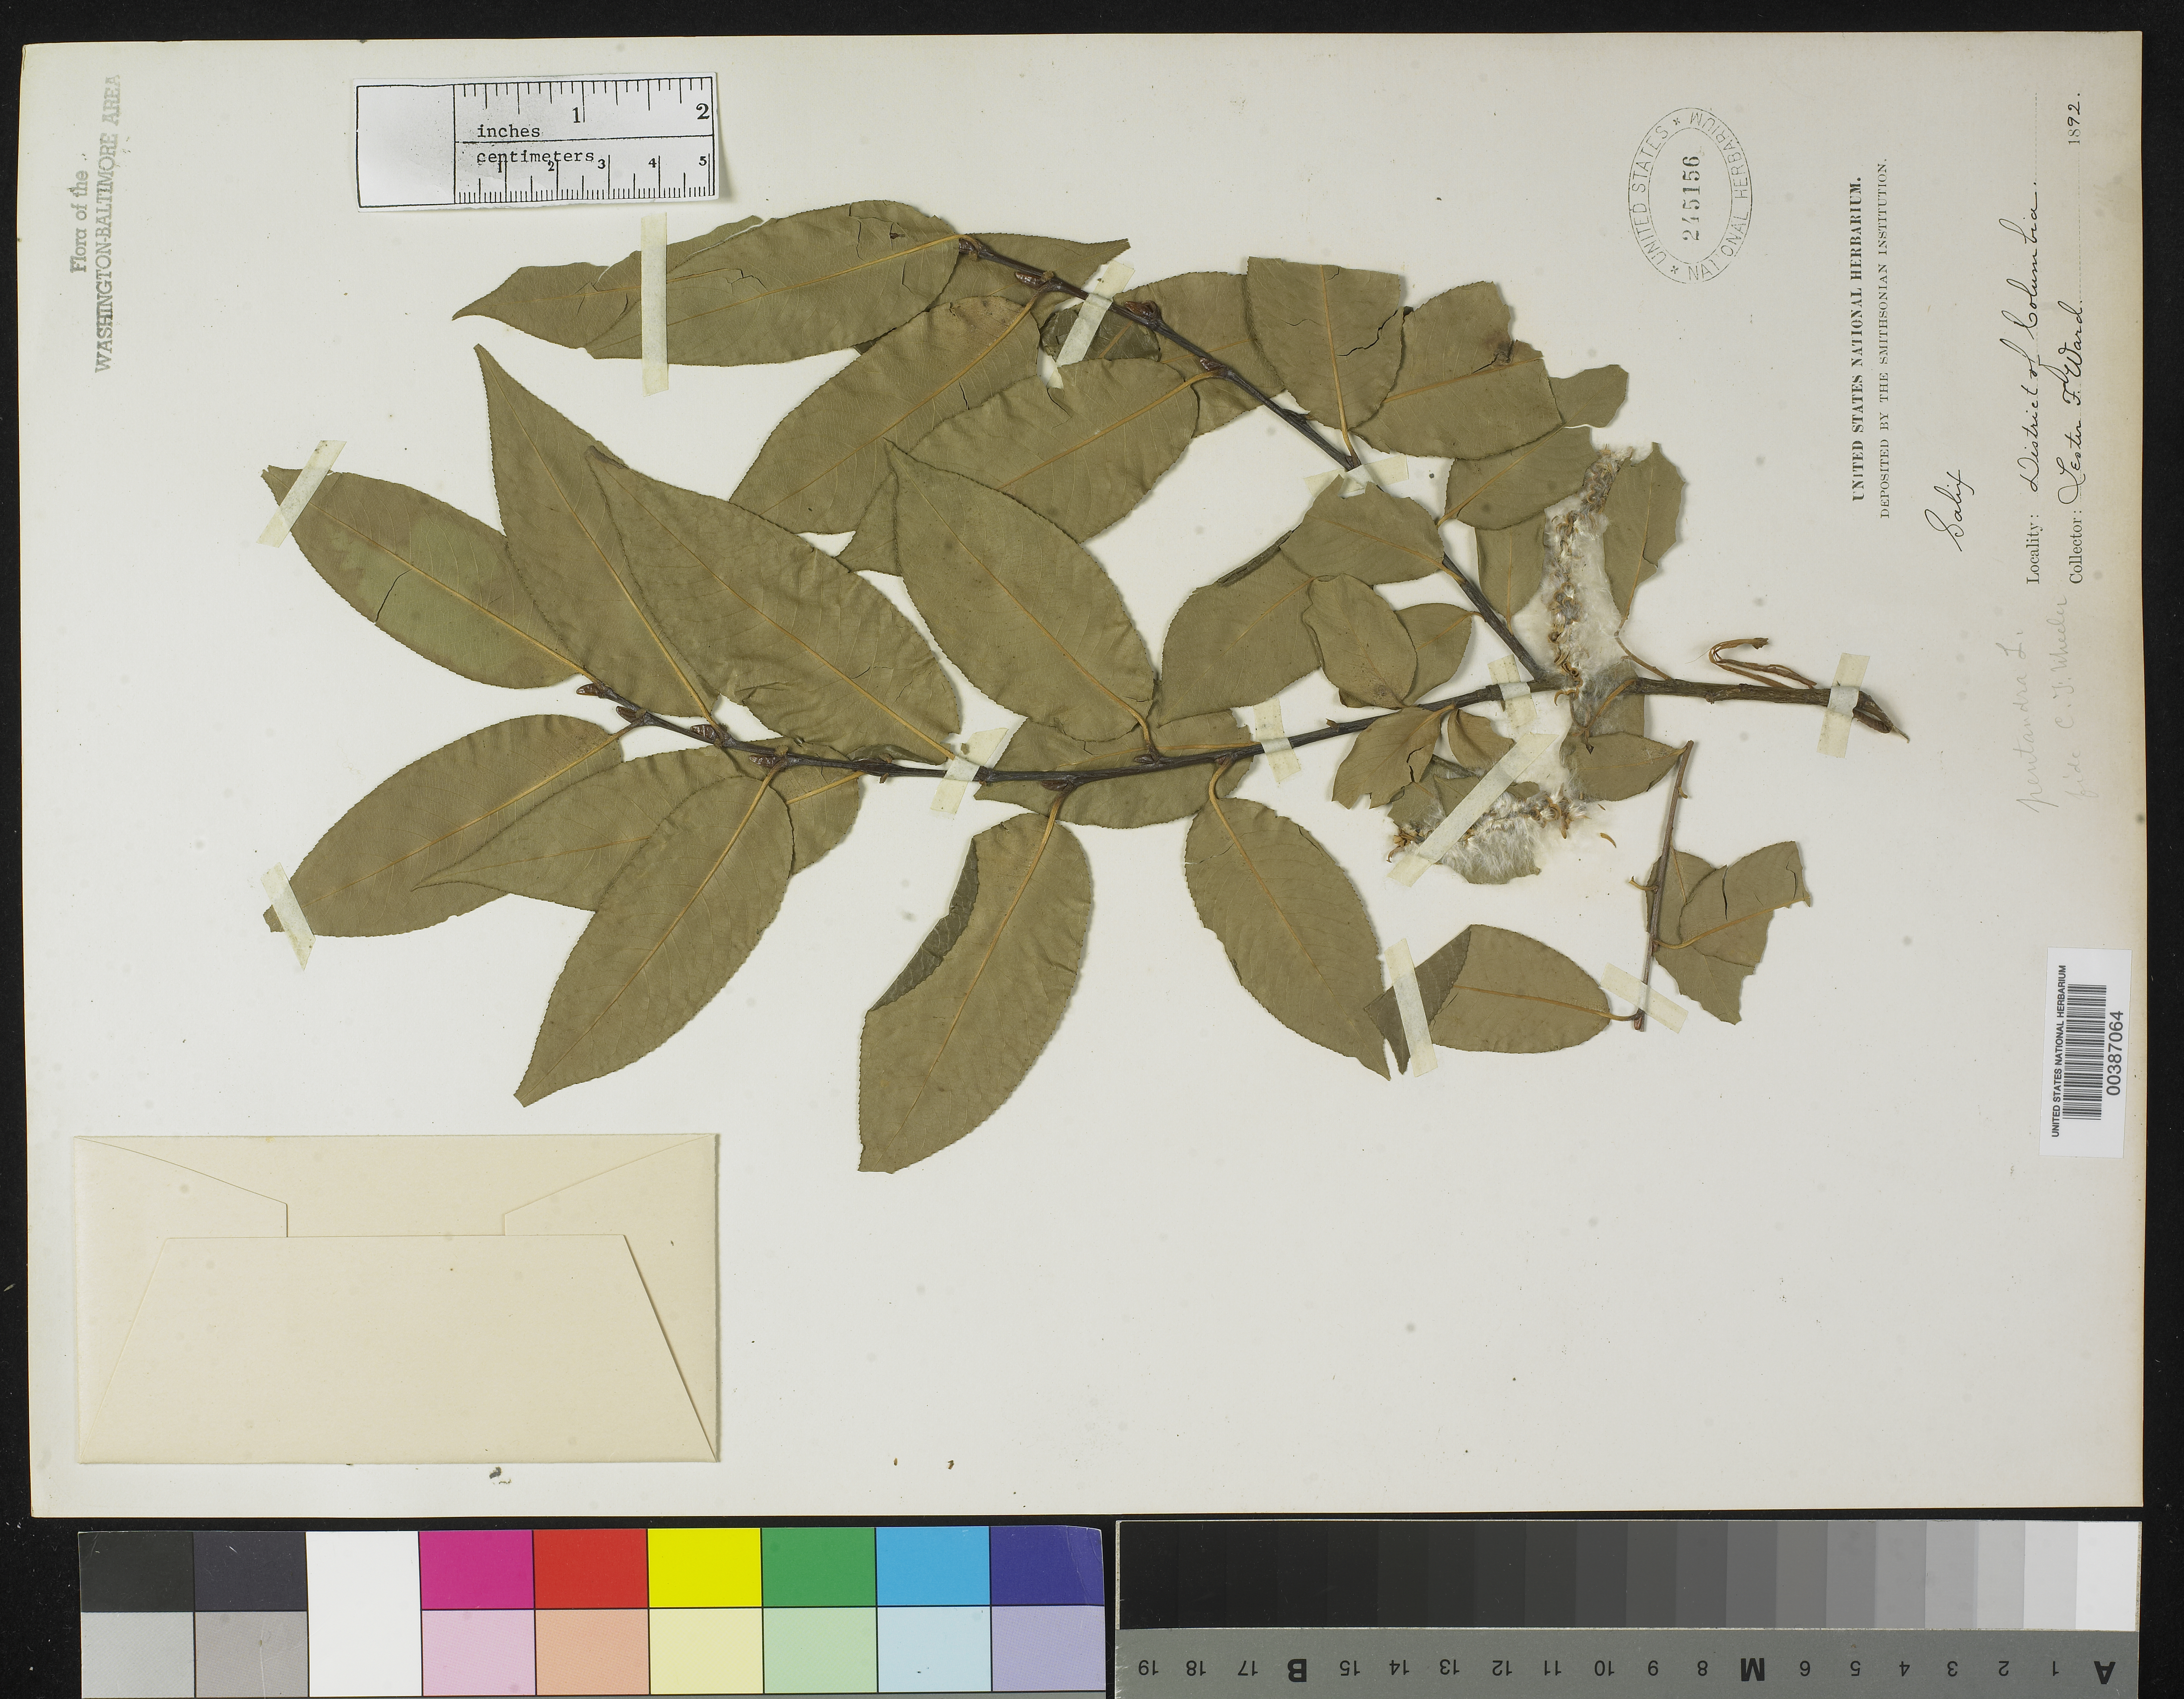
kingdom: Plantae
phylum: Tracheophyta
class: Magnoliopsida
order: Malpighiales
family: Salicaceae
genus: Salix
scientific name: Salix pentandra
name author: L.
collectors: L. F. Ward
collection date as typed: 1892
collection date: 1892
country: United States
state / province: District of Columbia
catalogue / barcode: US 245156